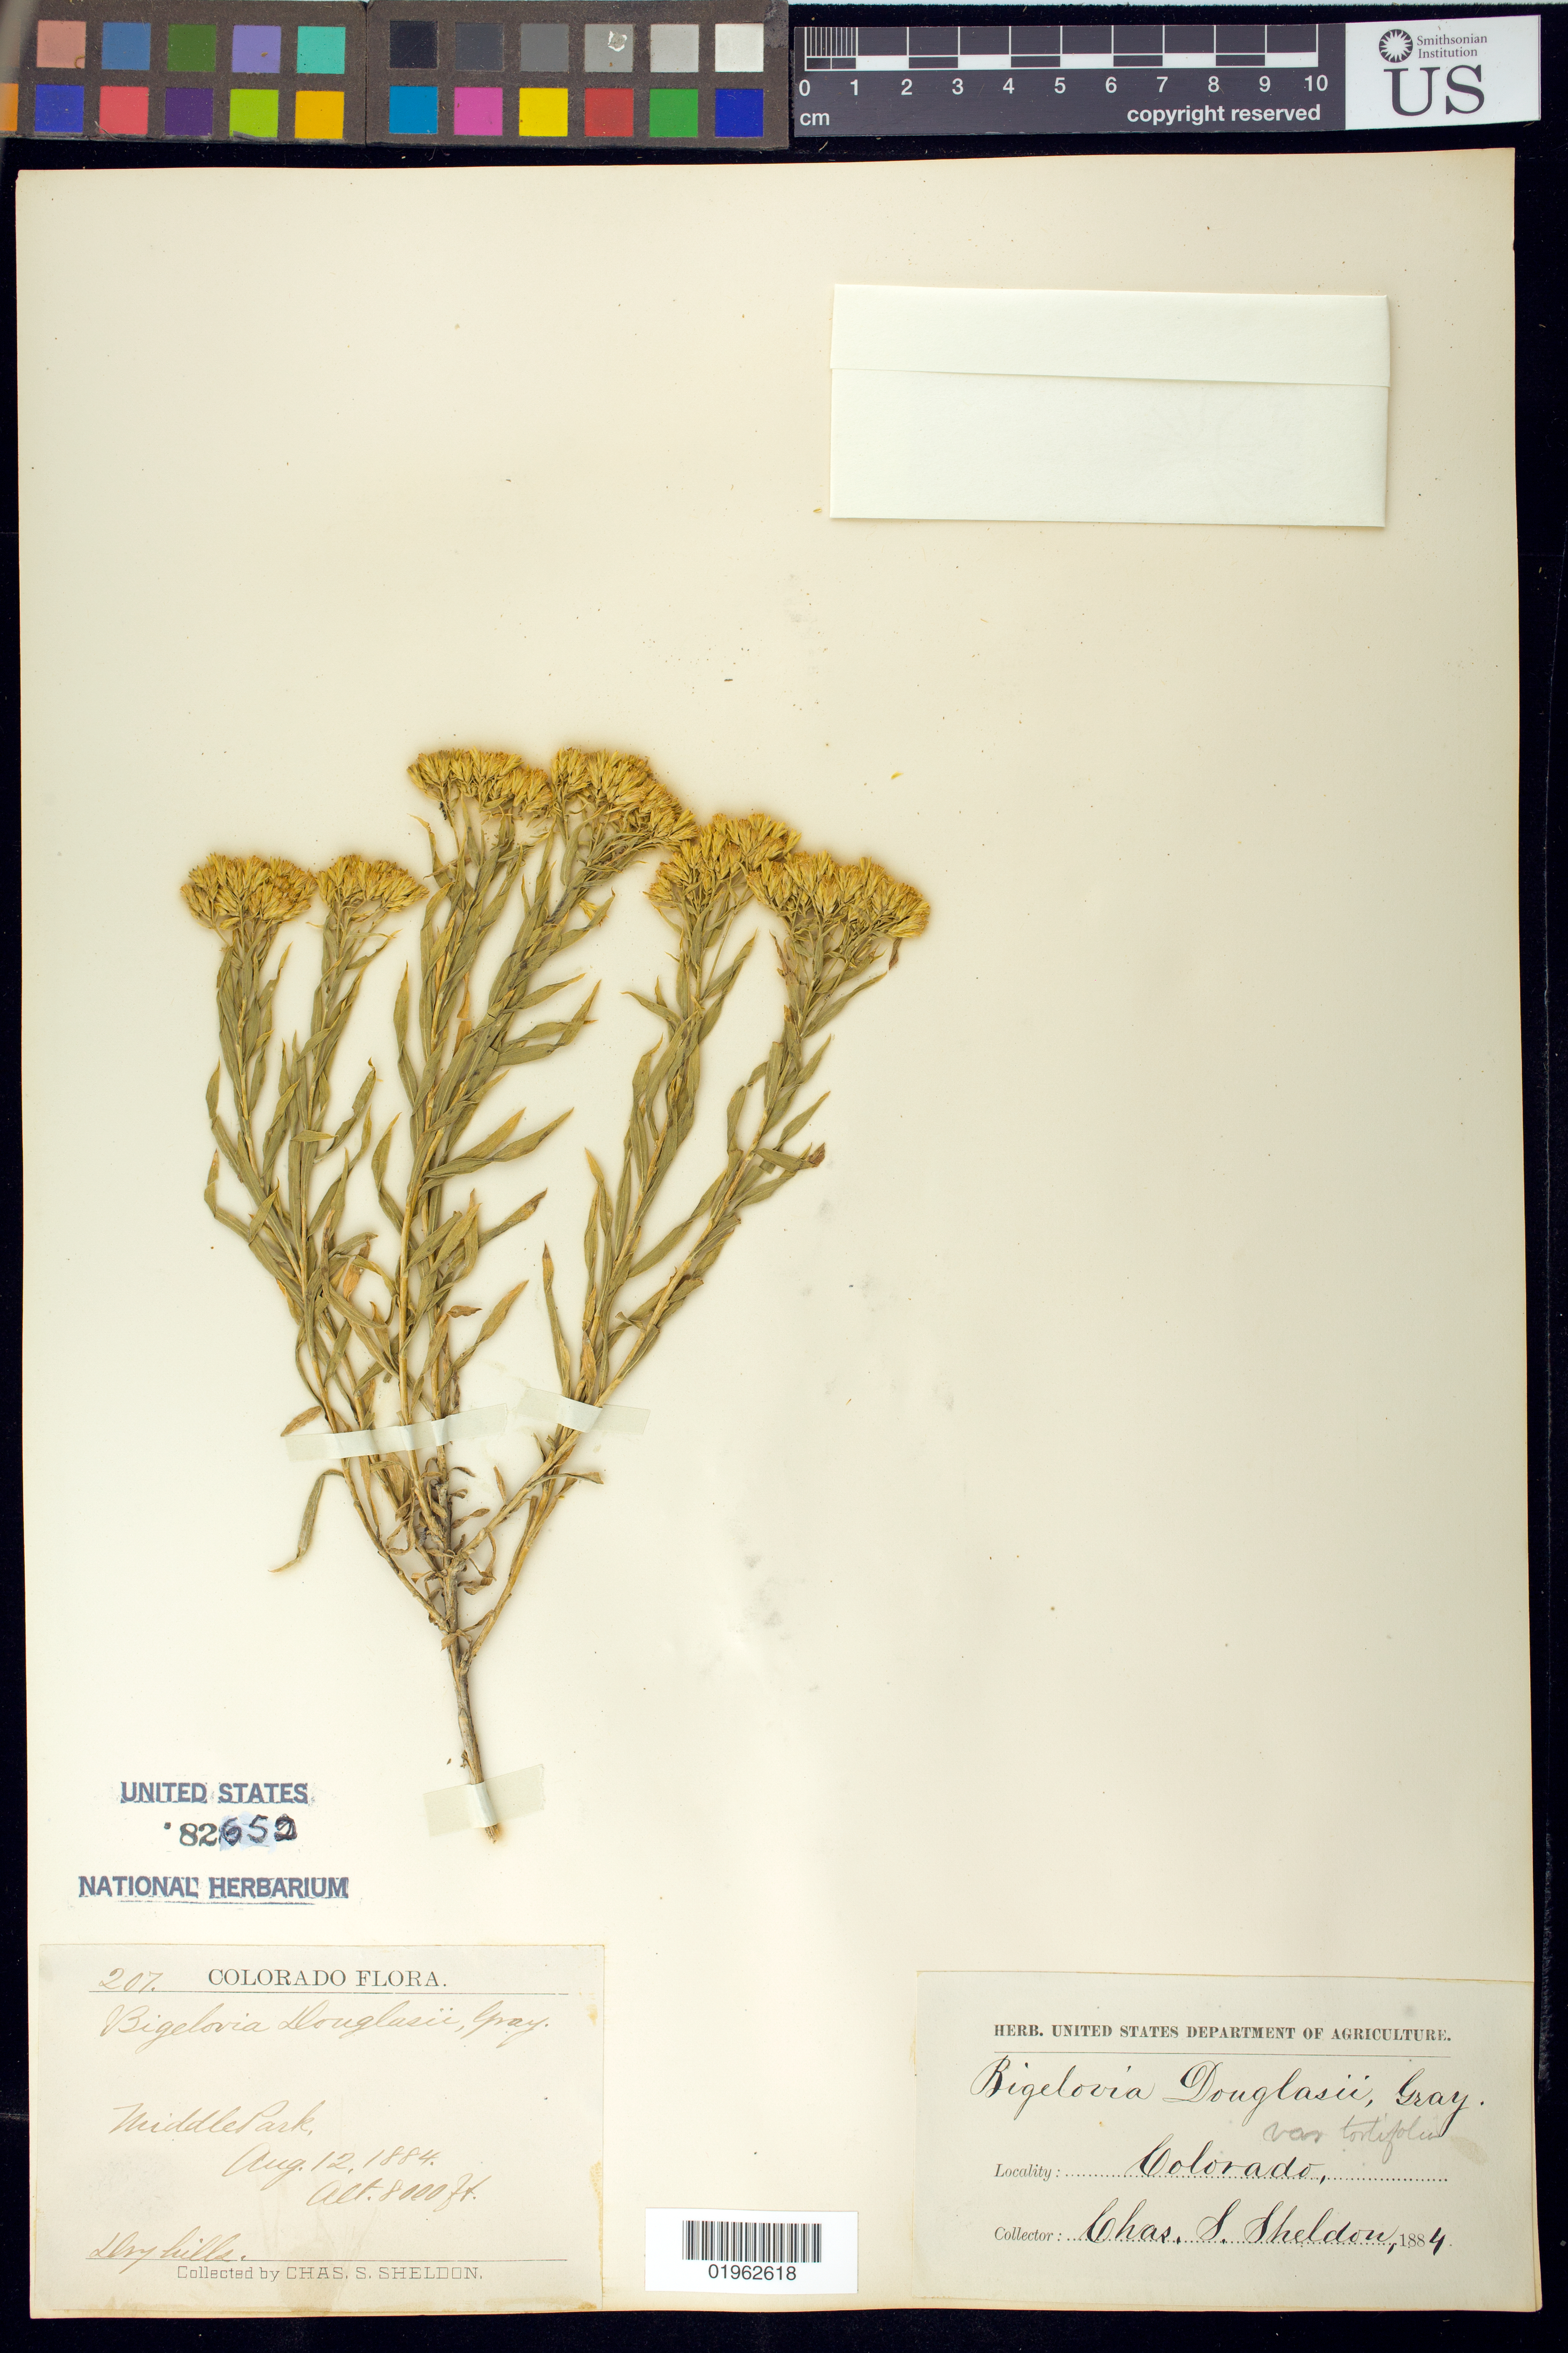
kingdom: Plantae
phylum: Tracheophyta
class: Magnoliopsida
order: Asterales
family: Asteraceae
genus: Bigelowia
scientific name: Bigelowia douglasii var. tortifolia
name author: A. Gray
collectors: C. S. Sheldon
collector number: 207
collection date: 1884-08-12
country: United States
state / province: Colorado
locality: Middle Park.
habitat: dry hills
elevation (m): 2438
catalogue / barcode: US 82652